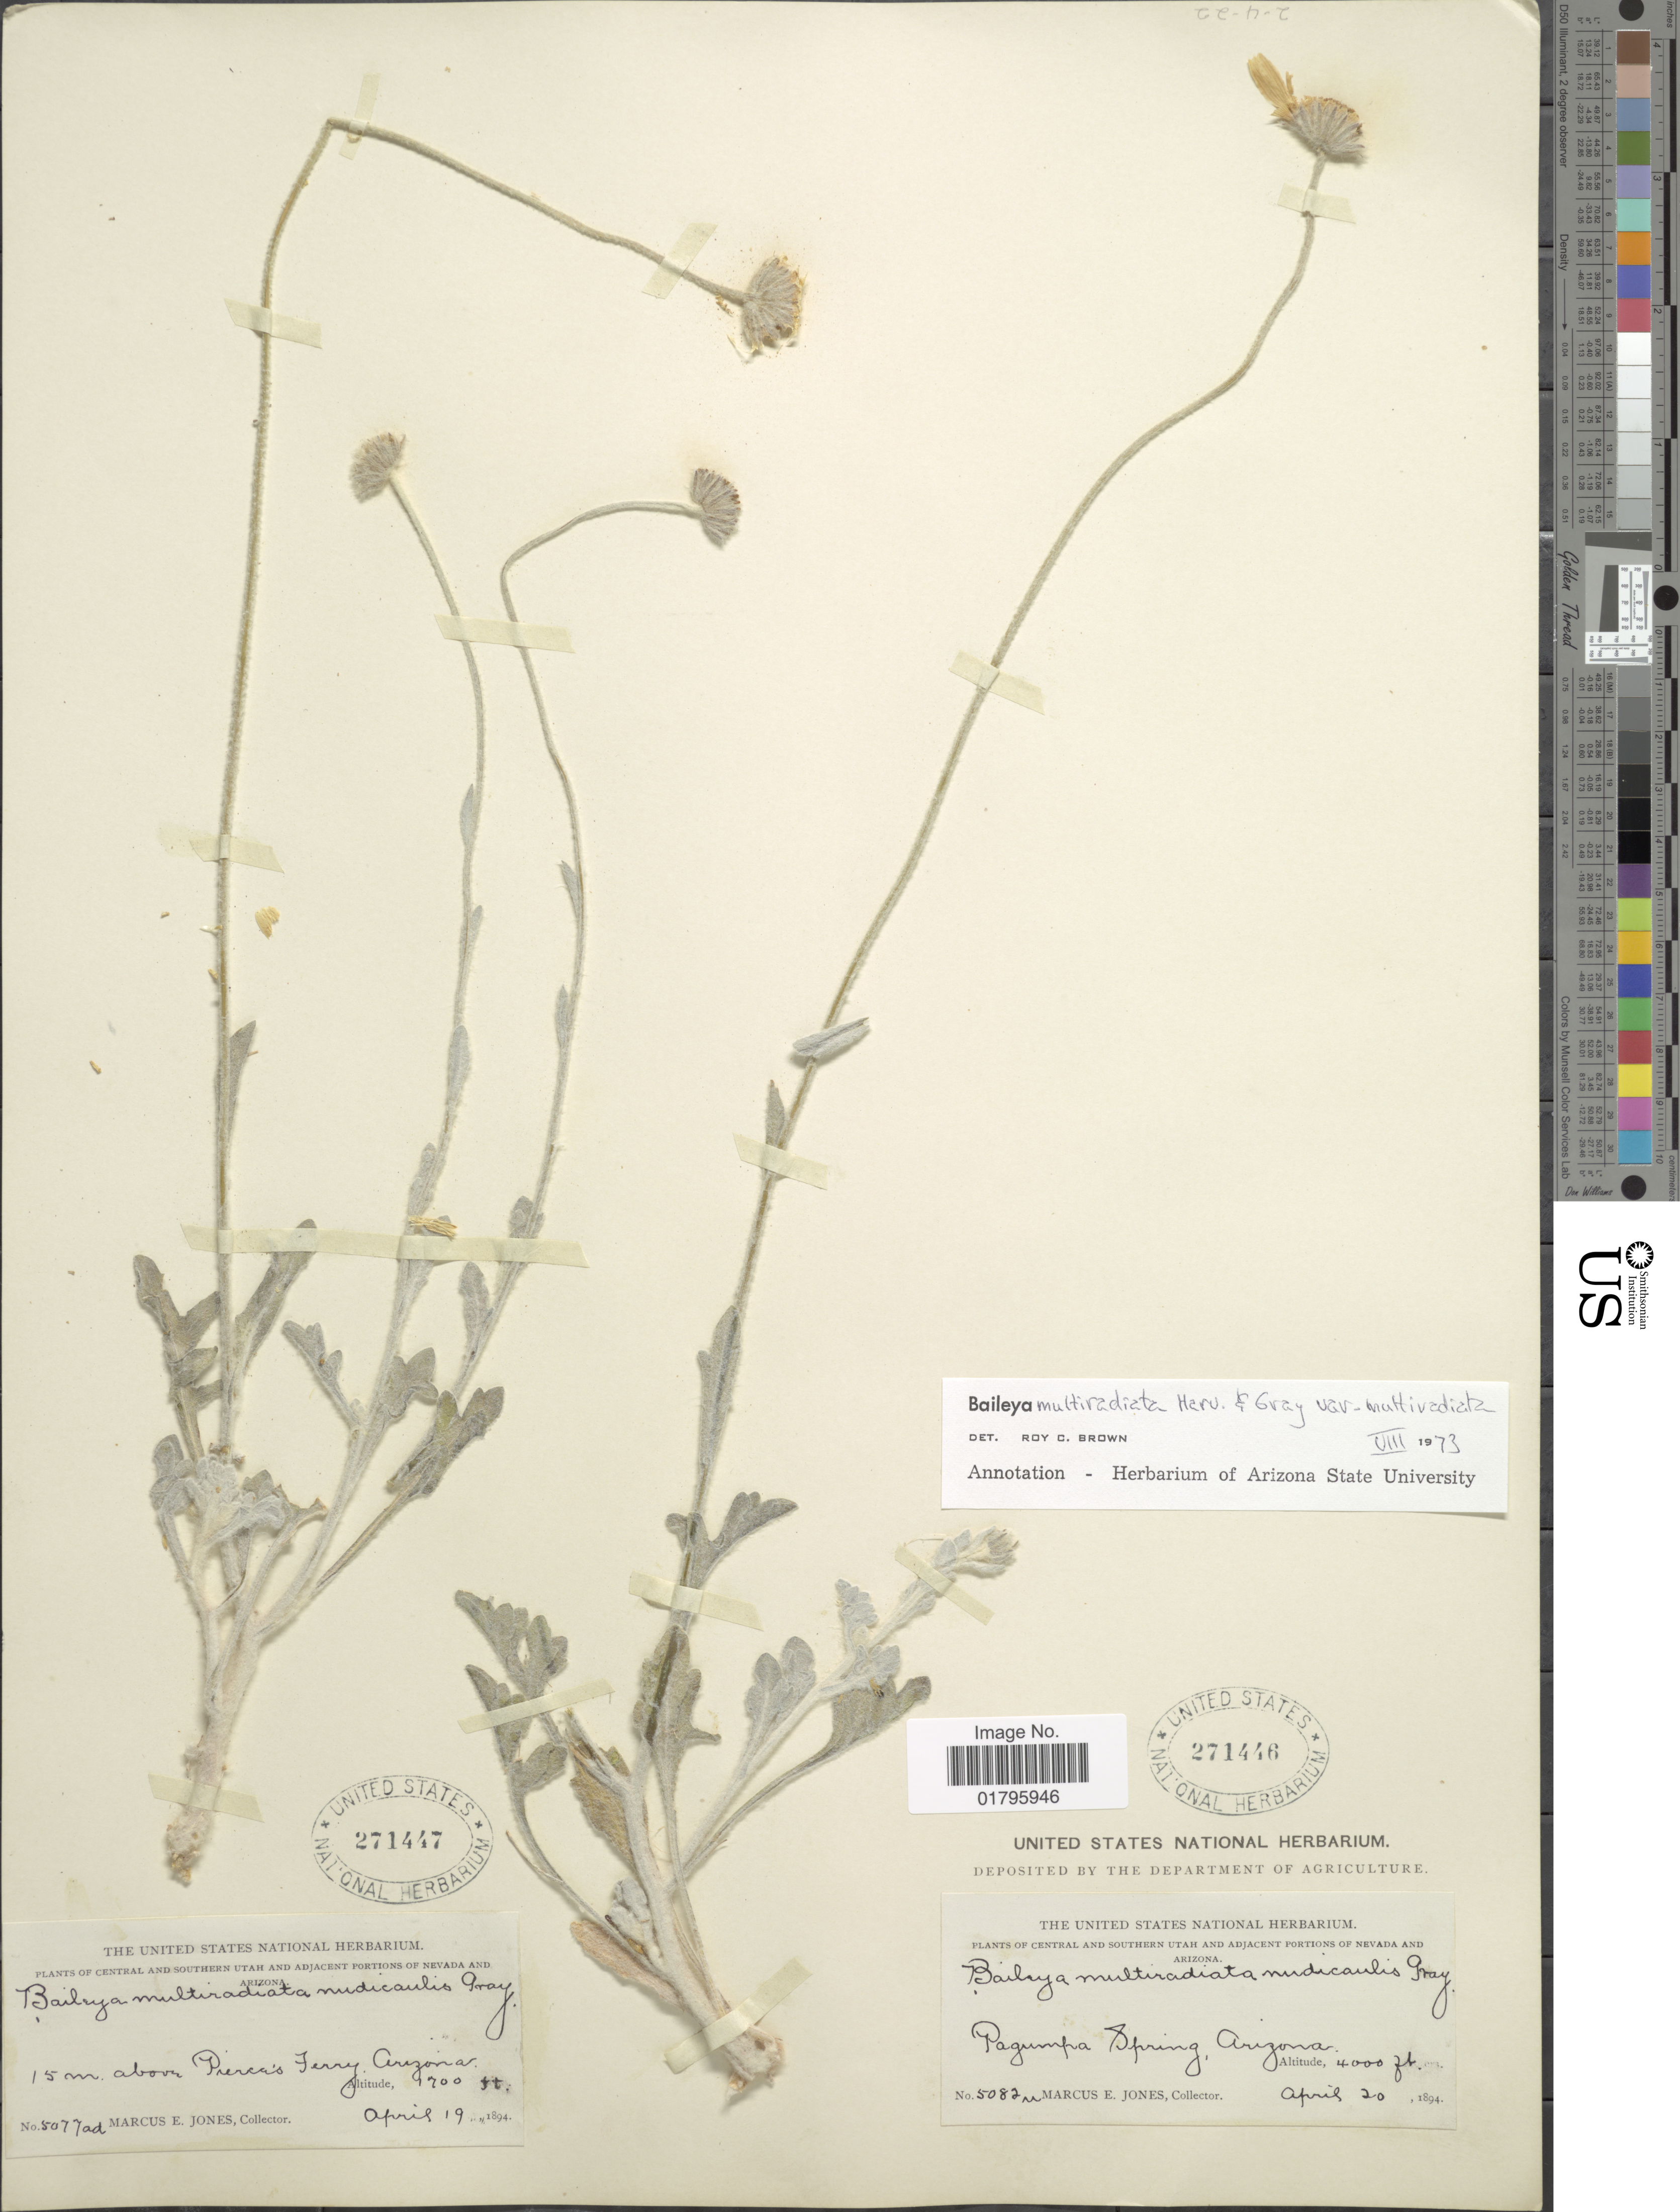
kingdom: Plantae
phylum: Tracheophyta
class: Magnoliopsida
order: Asterales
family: Asteraceae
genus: Baileya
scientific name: Baileya multiradiata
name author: Harv. & A. Gray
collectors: M. E. Jones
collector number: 5082u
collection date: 1894-04-20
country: United States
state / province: Arizona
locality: Pagumpa Spring, Arizona.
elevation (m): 1219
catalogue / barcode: US 271446-2